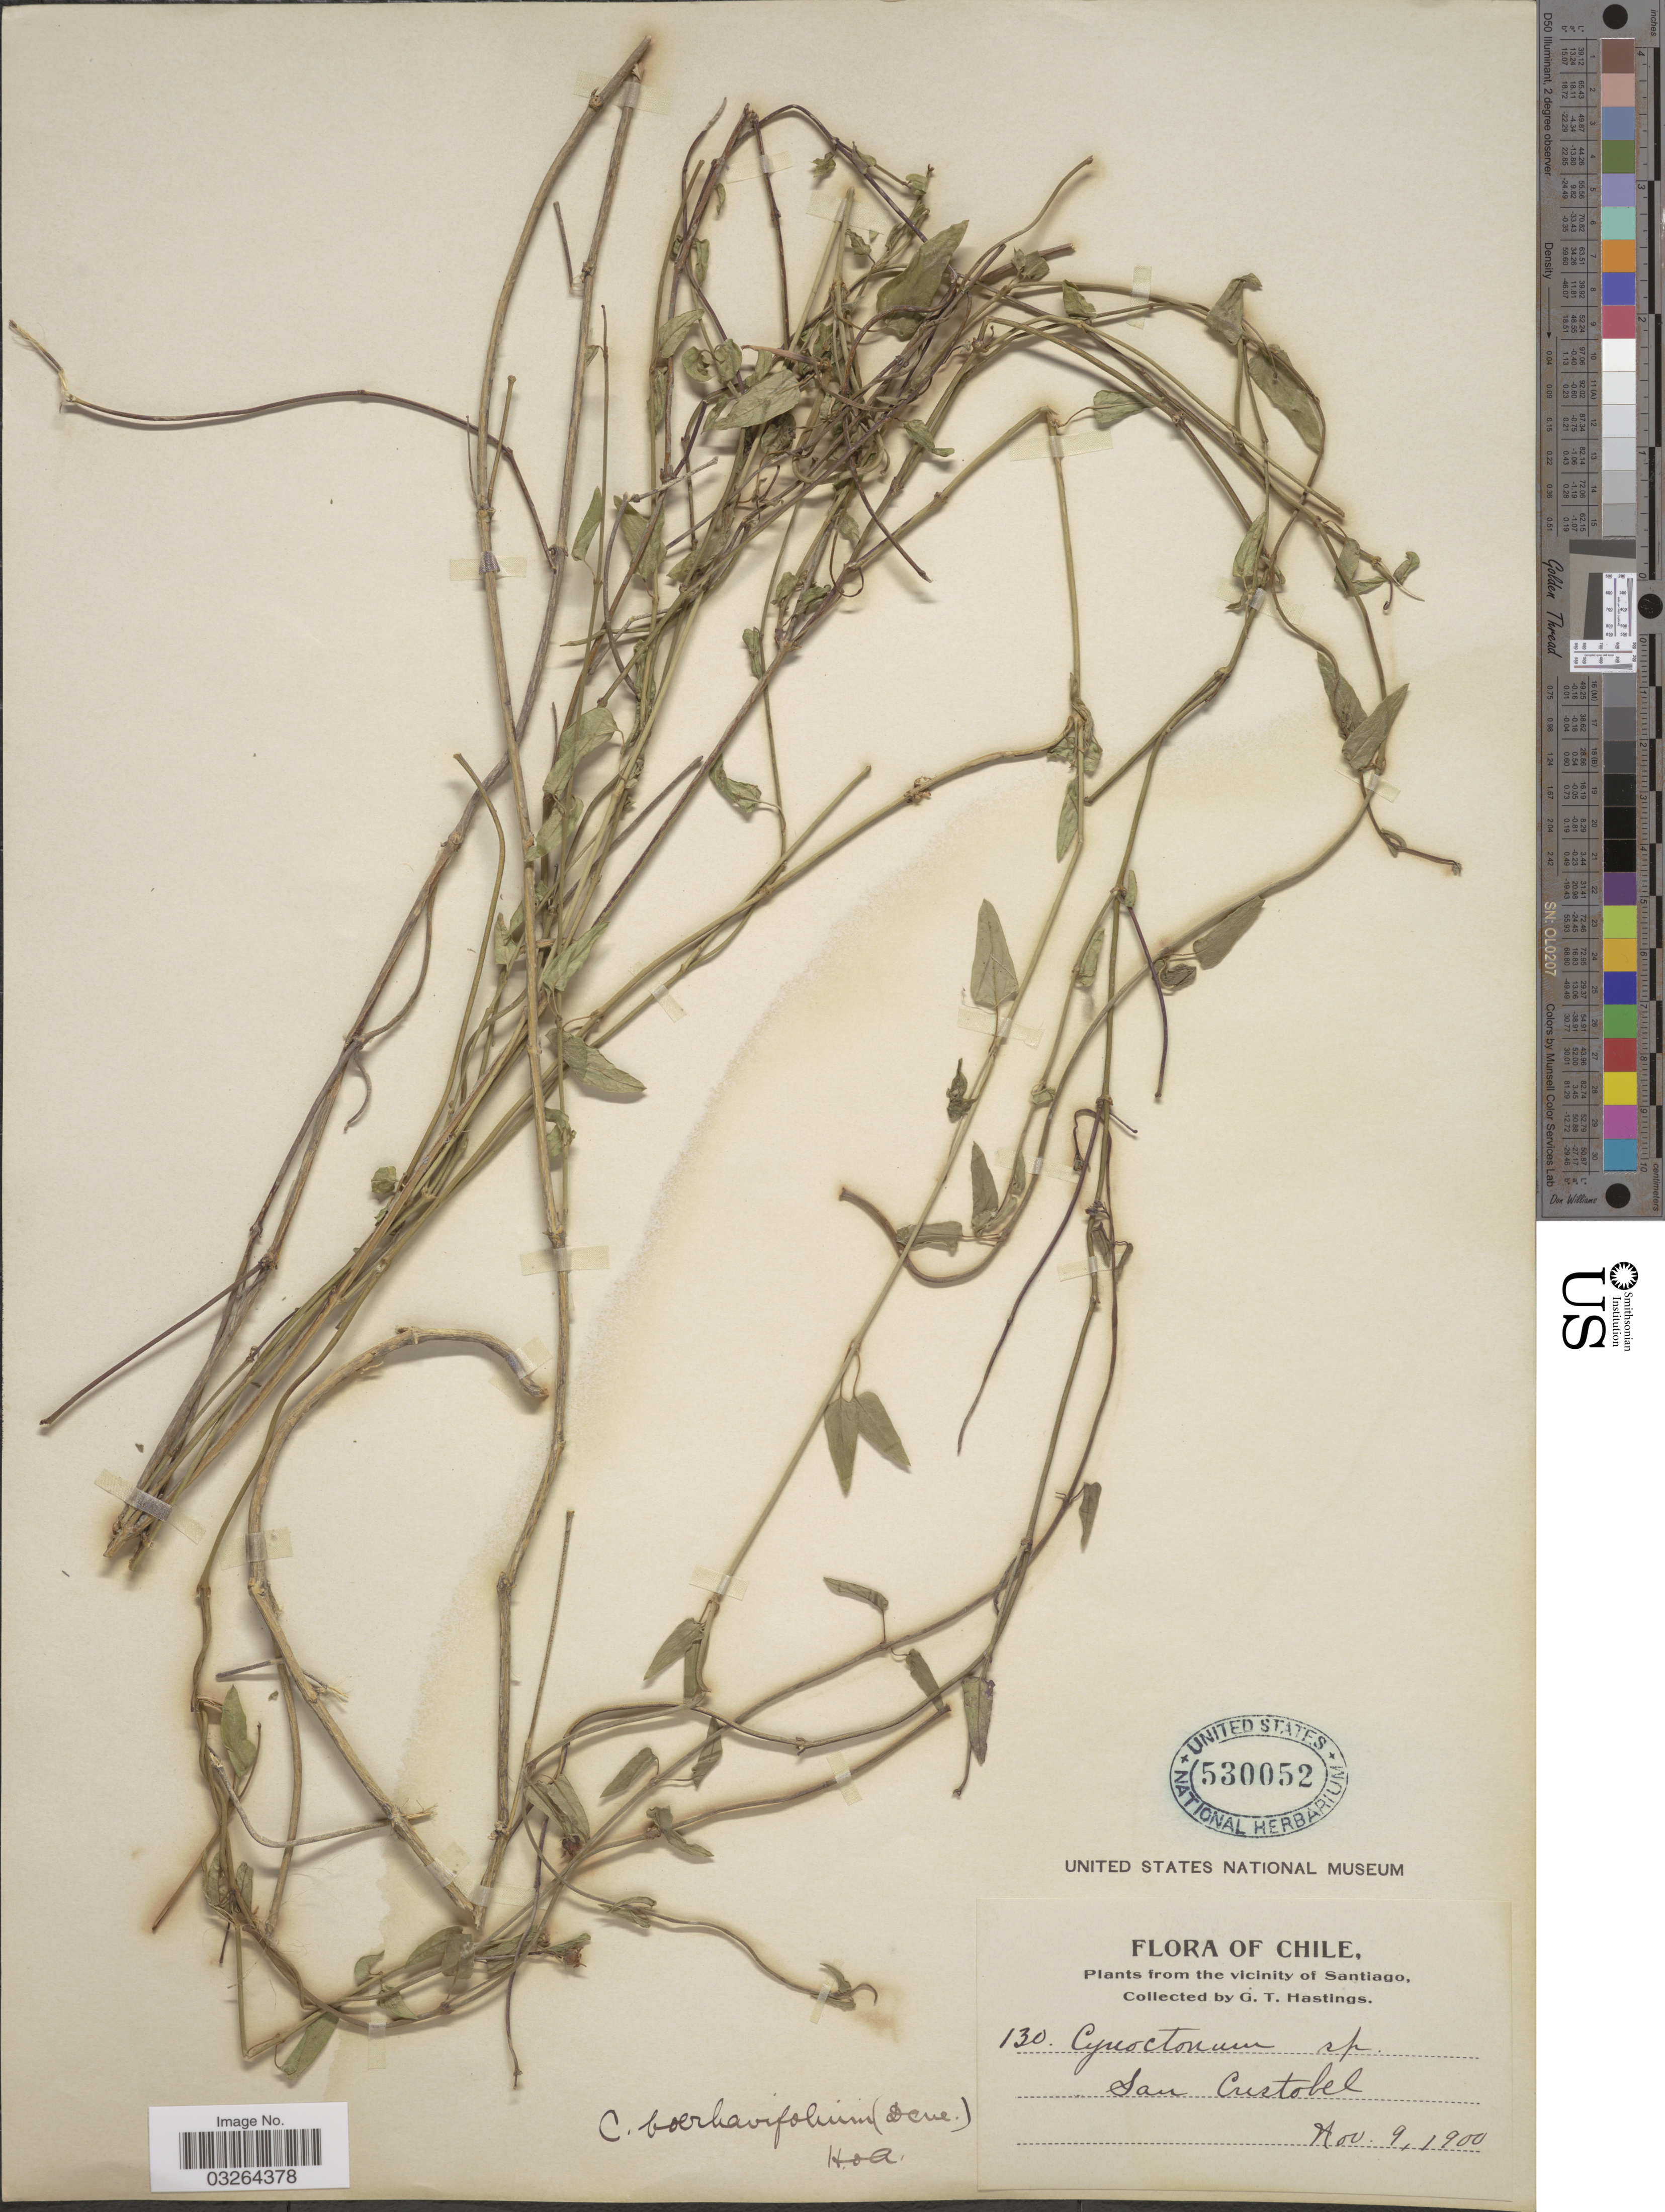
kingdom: Plantae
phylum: Tracheophyta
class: Magnoliopsida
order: Gentianales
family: Apocynaceae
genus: Cynanchum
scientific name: Cynanchum boerhaviifolium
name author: Hook. & Arn.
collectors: G. Hastings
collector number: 130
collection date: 1900-11-09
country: Chile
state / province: Región Metropolitana (RM)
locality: Vicinity of Santiago. San Cristobel.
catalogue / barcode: US 530052